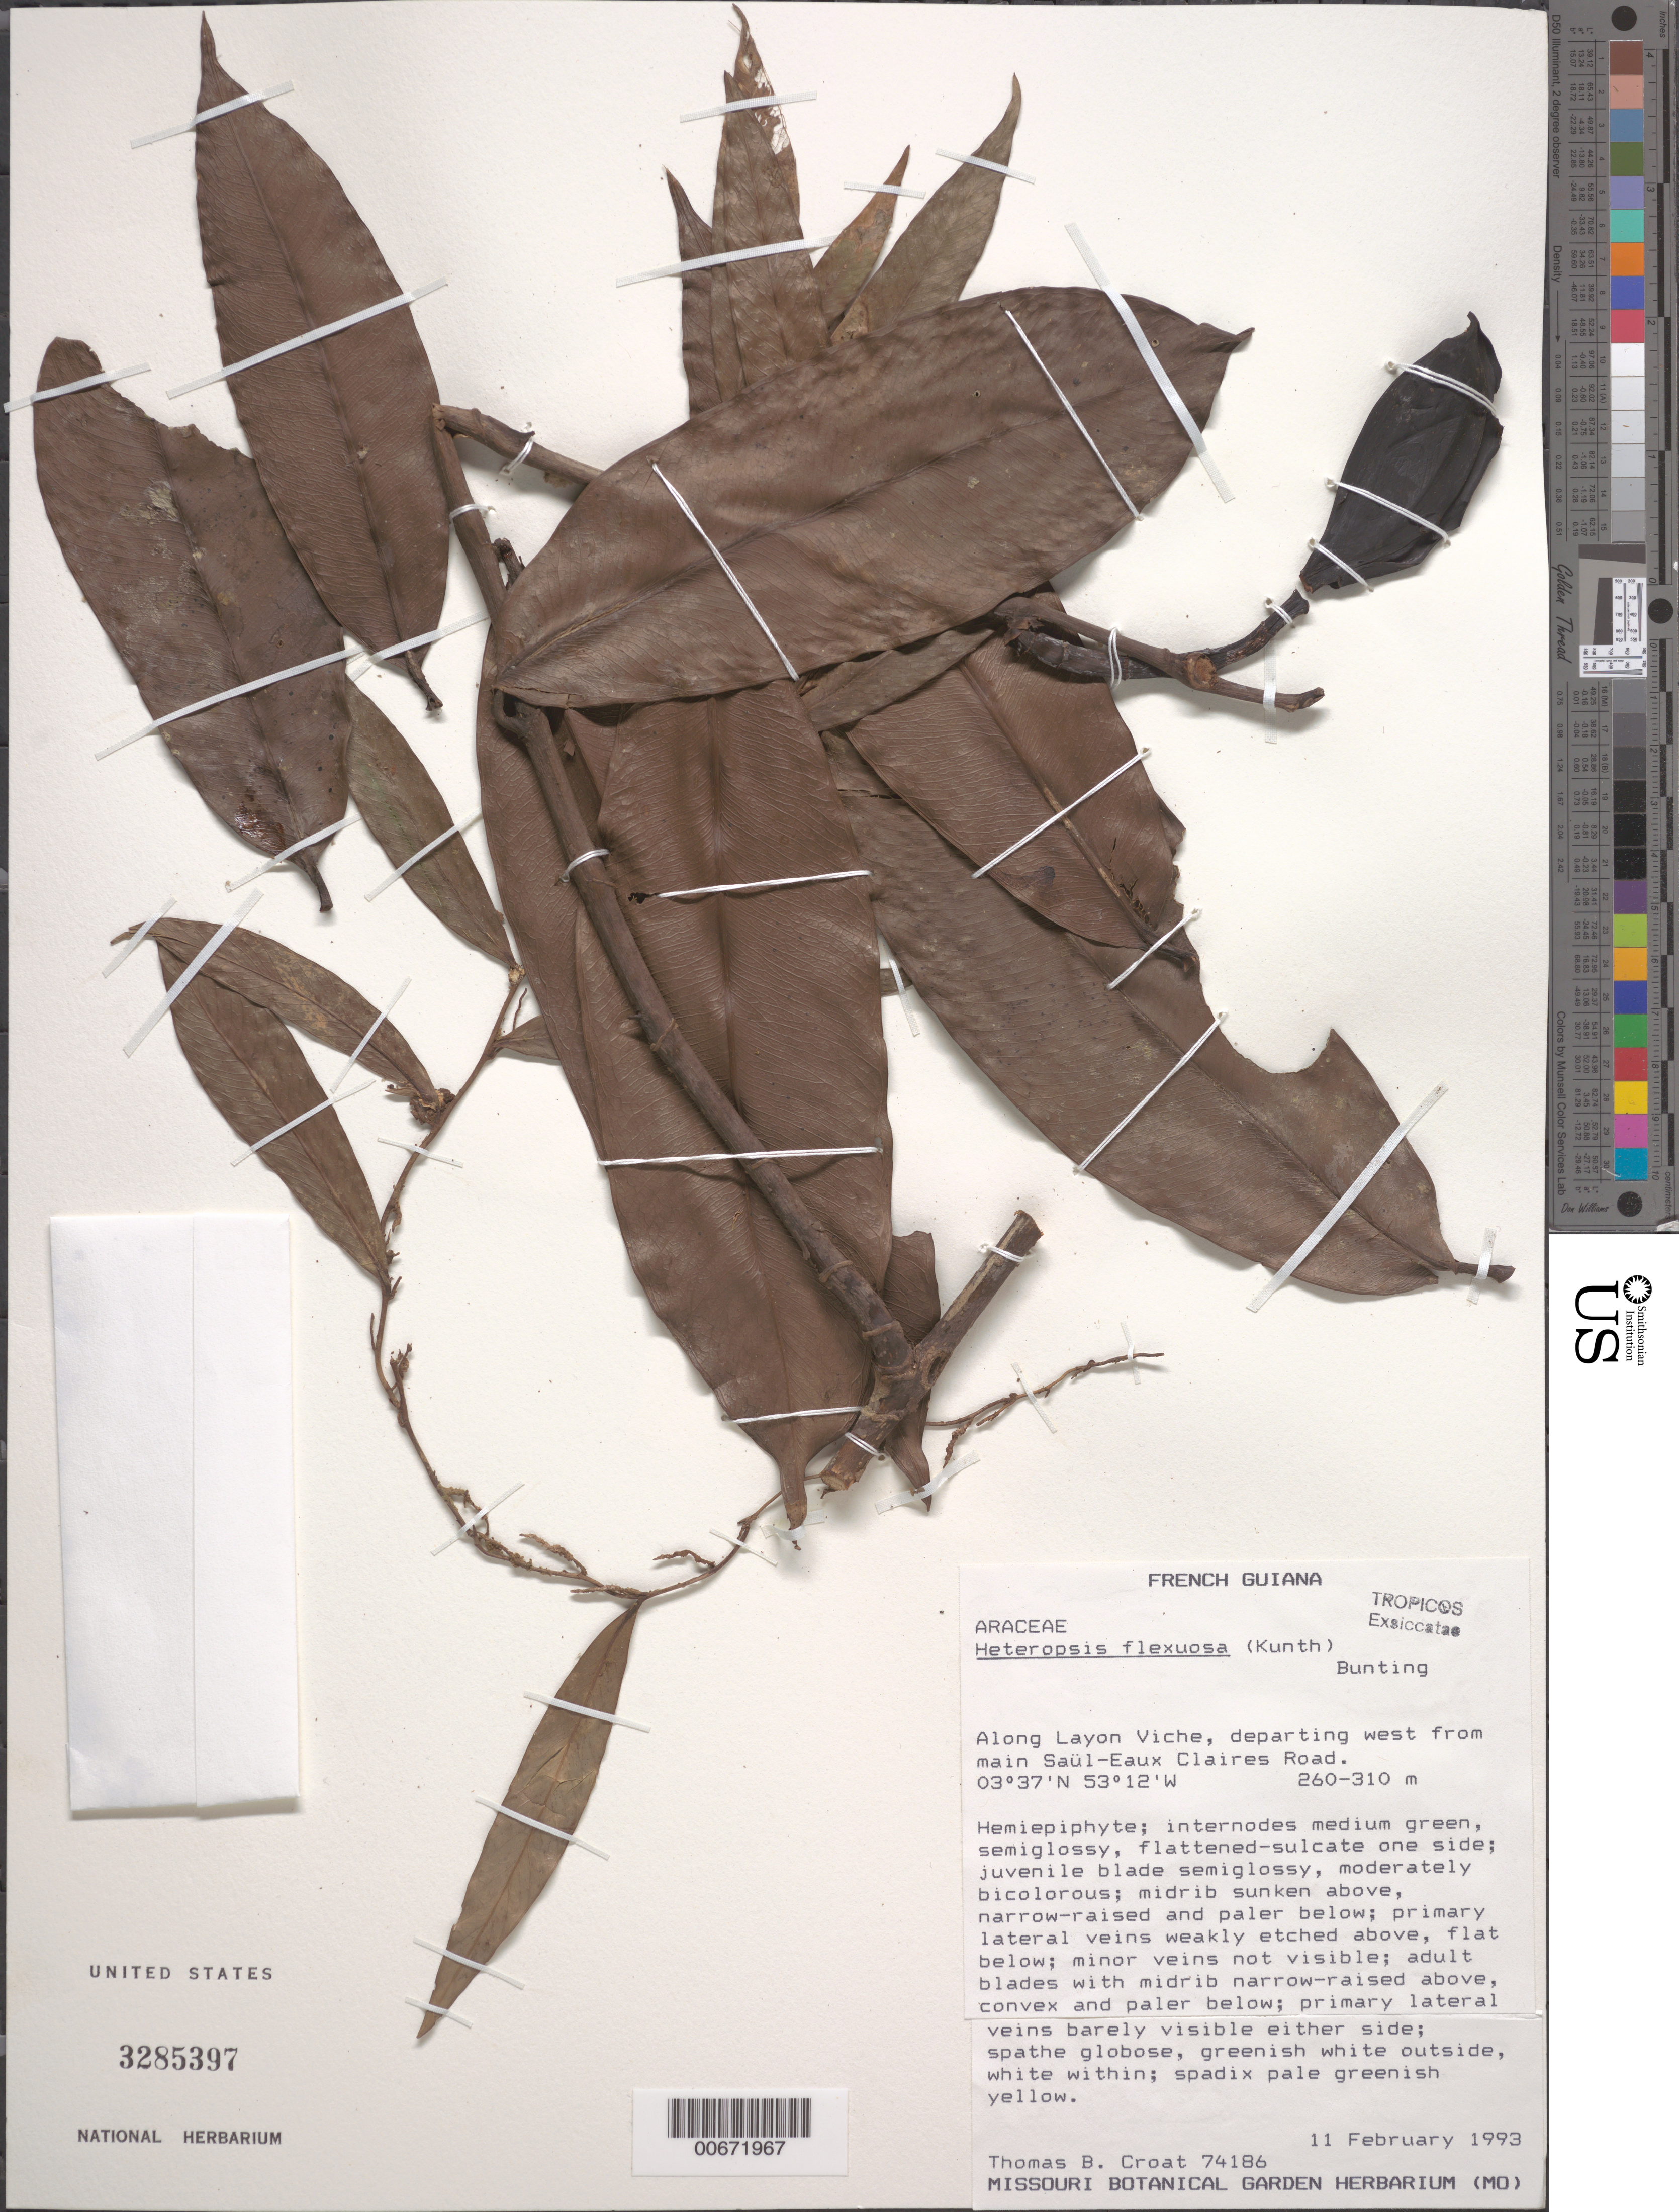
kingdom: Plantae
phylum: Tracheophyta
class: Liliopsida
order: Alismatales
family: Araceae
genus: Heteropsis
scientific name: Heteropsis flexuosa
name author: (Kunth) G.S. Bunting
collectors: T. B. Croat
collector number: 74186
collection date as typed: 11-Feb-93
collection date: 1993-02-11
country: French Guiana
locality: Layon Viche, W of Saül-Eaux Claires Road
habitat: Along road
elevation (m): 260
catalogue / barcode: US 3285397